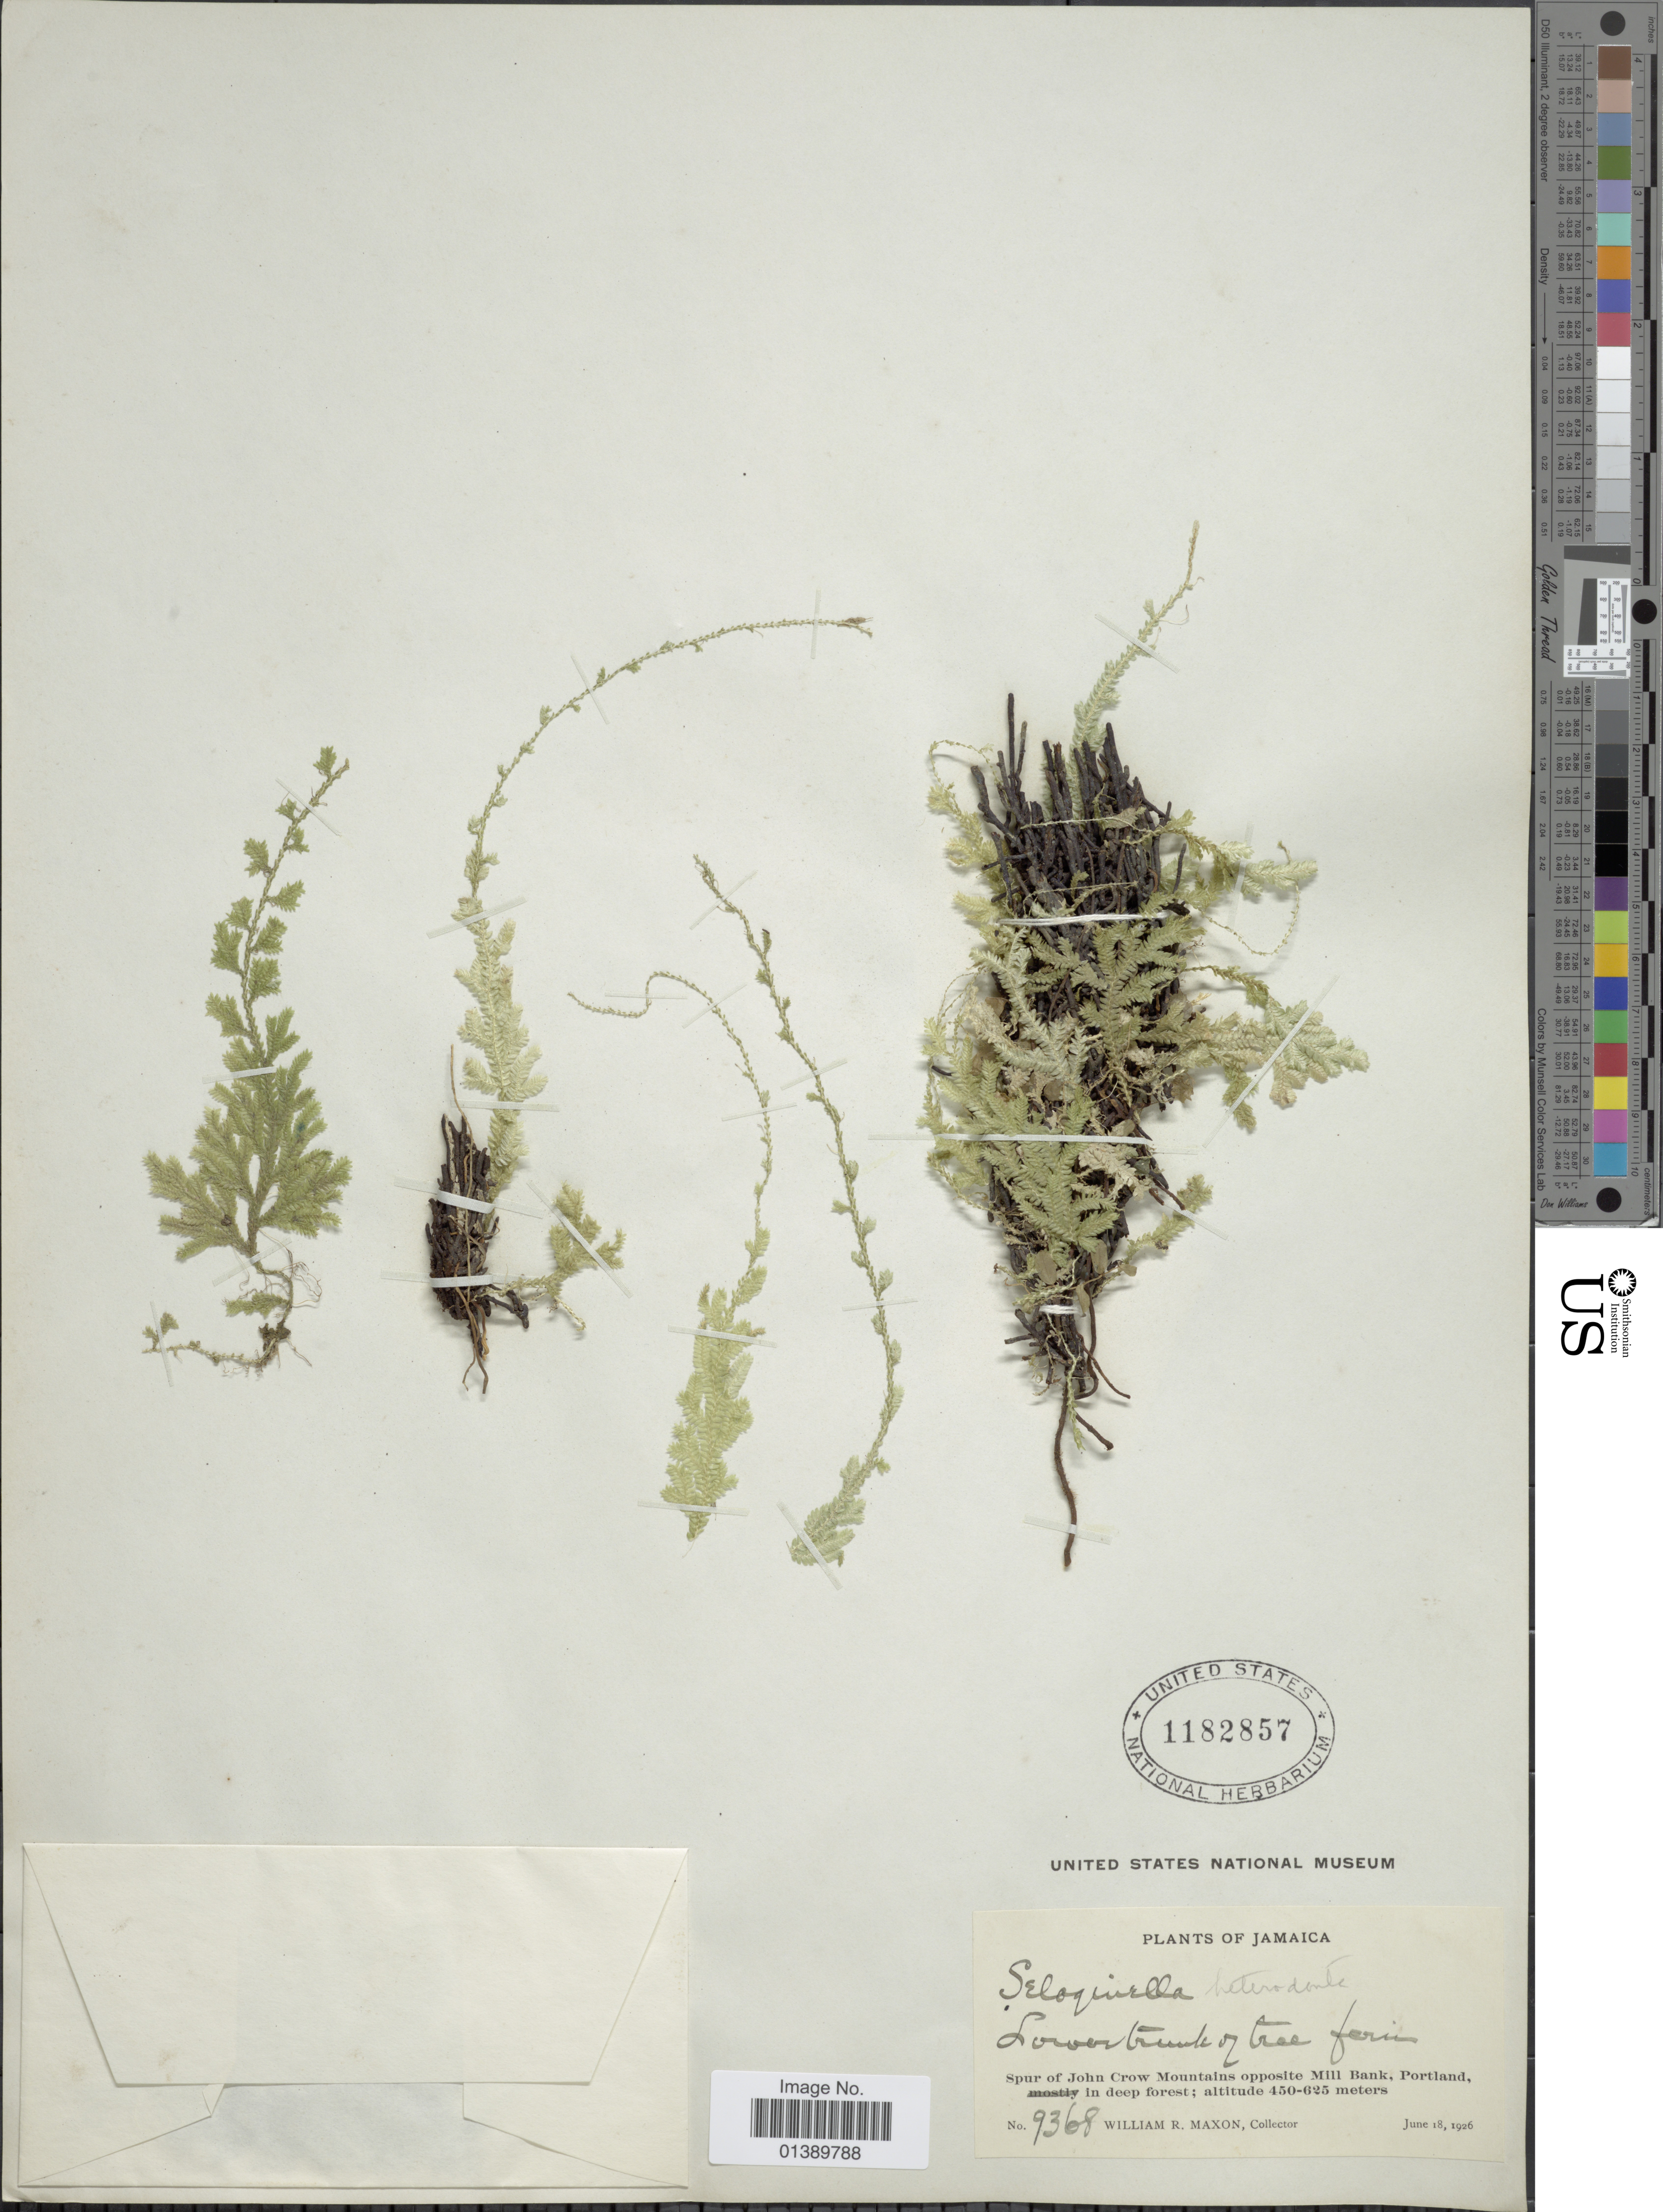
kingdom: Plantae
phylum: Tracheophyta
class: Lycopodiopsida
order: Selaginellales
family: Selaginellaceae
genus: Selaginella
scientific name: Selaginella heterodonta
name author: (Desv.) Hieron.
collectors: W. R. Maxon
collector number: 9368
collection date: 1926-06-18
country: Jamaica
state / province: Portland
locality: Spur of John Crow Mountains opposite Mill Bank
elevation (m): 450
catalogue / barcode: US 1182857